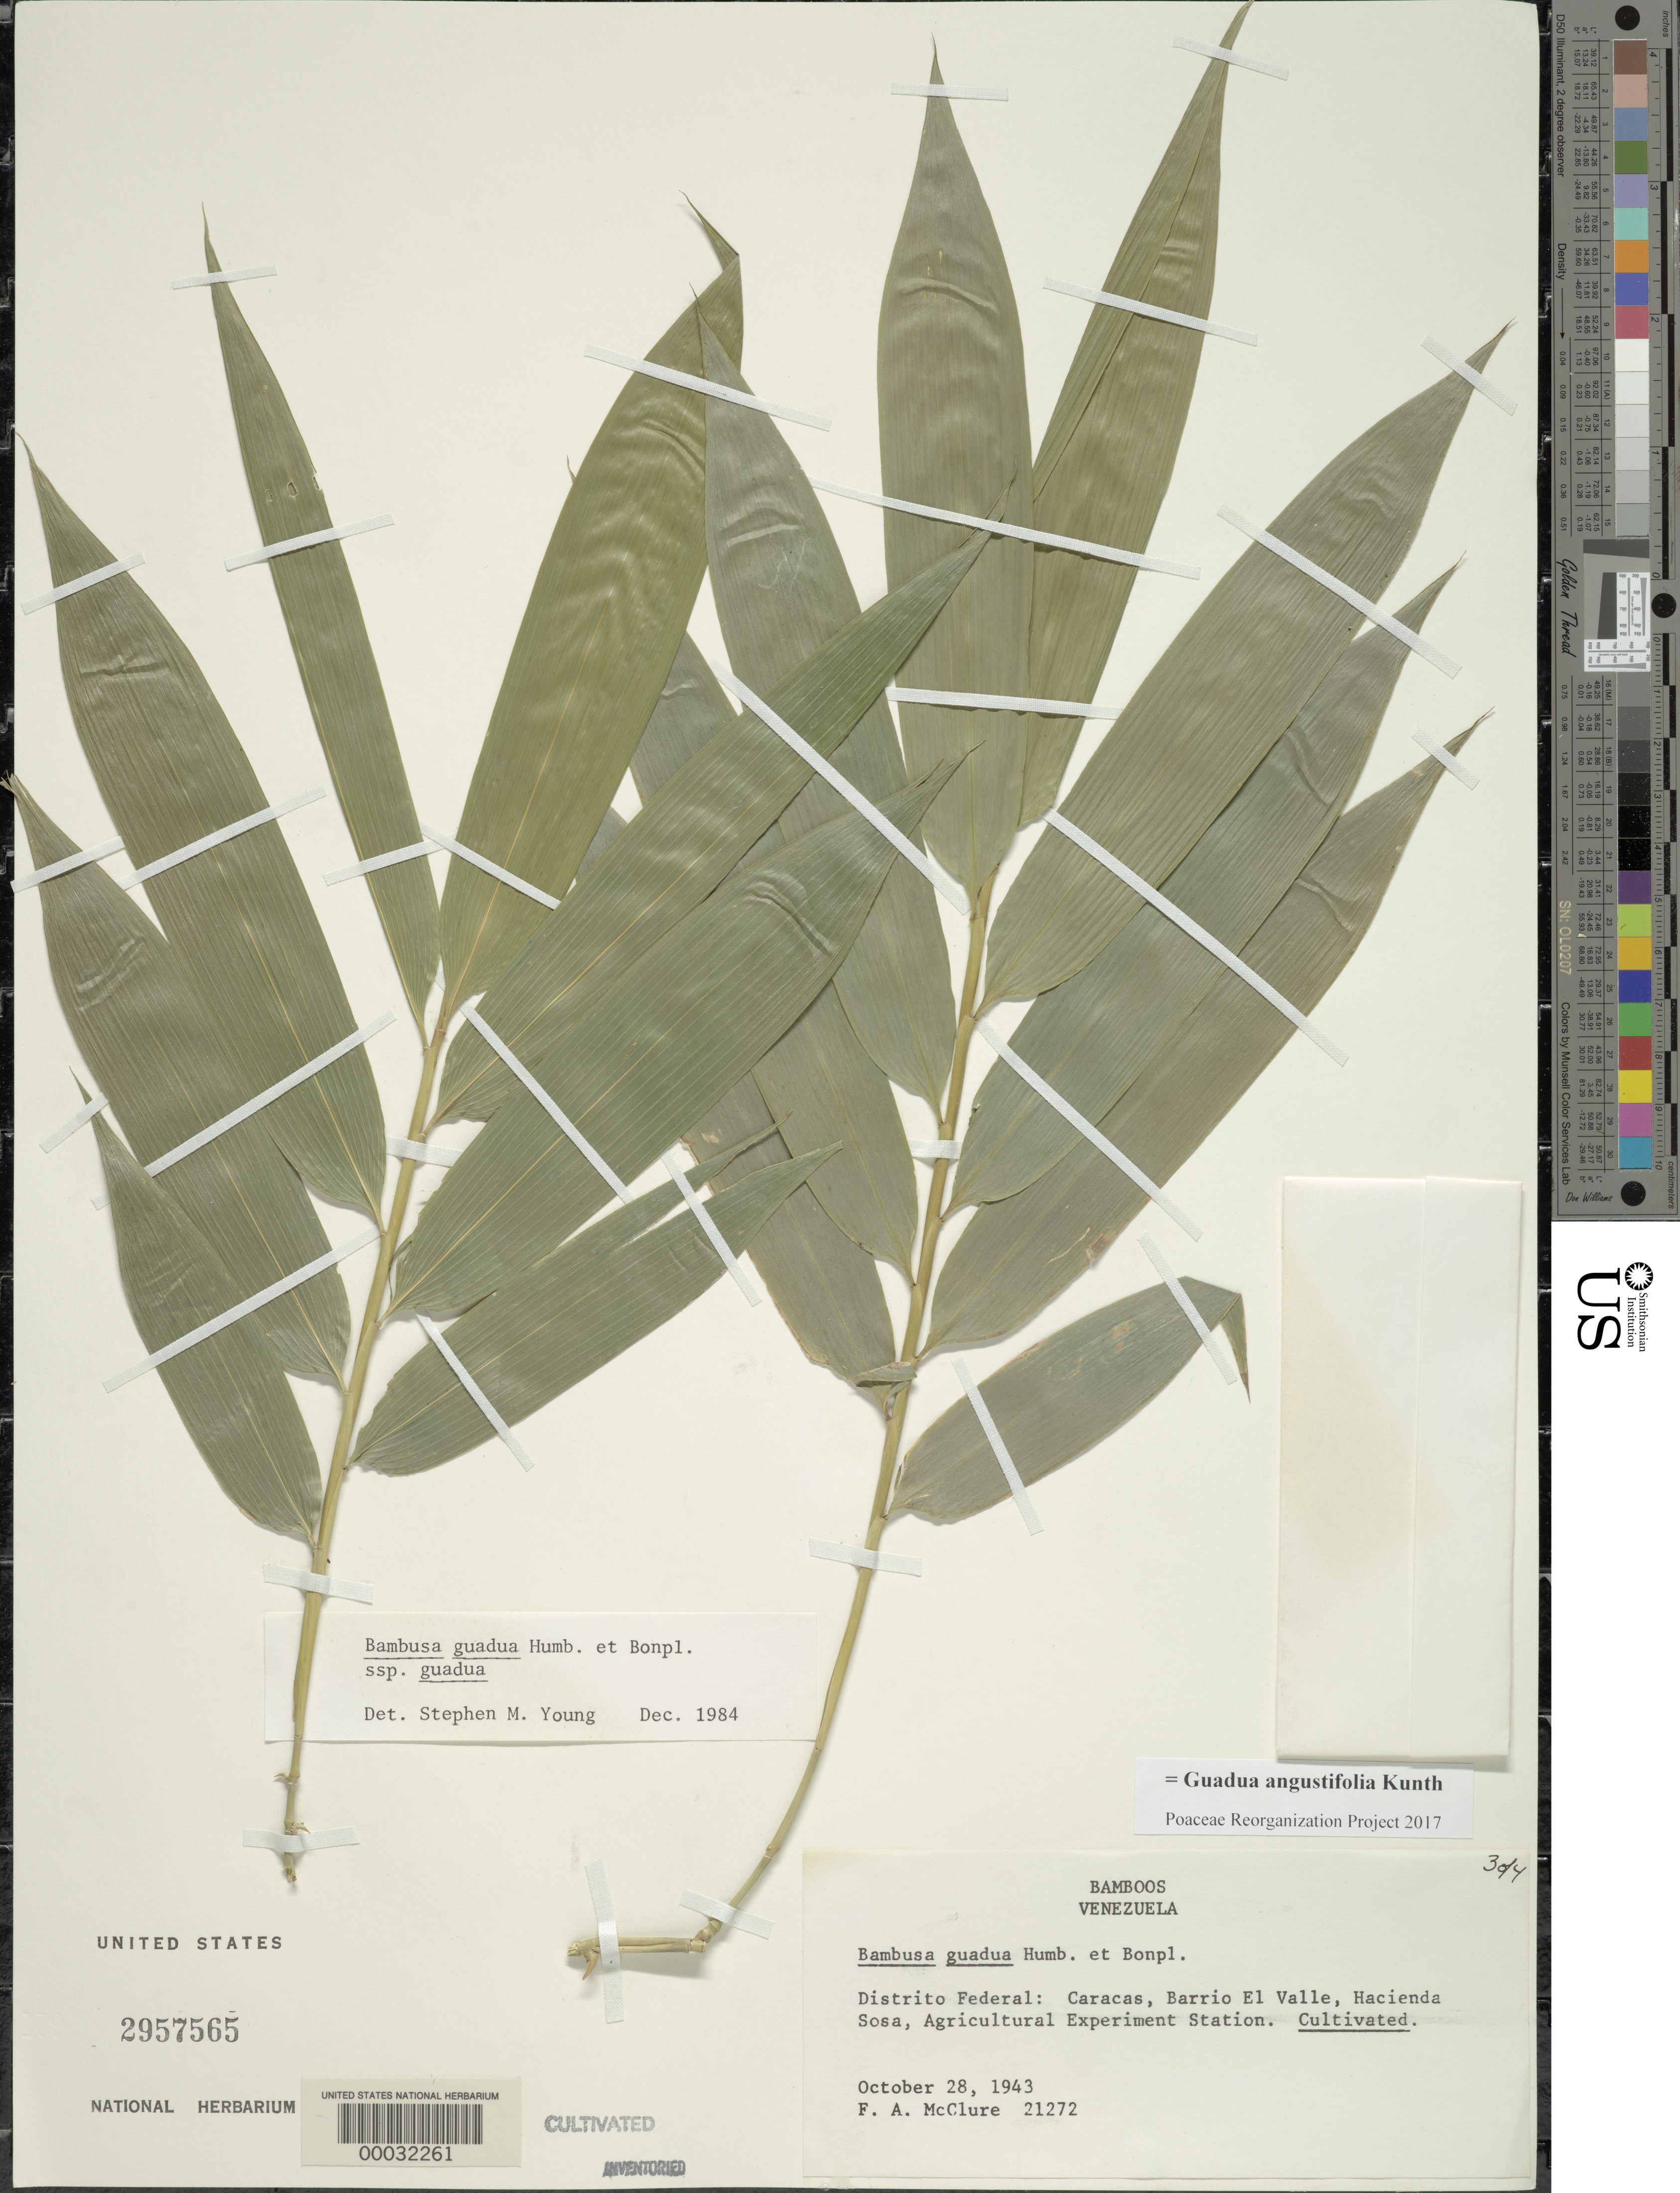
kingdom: Plantae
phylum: Tracheophyta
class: Liliopsida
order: Poales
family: Poaceae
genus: Guadua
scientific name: Guadua angustifolia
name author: Kunth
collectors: F. A. McClure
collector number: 21272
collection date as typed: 28 Oct 1943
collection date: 1943-10-28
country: Venezuela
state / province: Distrito Federal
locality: Caracas, Barrio El Valle, Hacienda Sosa, Agricultural Experiment Station.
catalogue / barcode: US 2957565